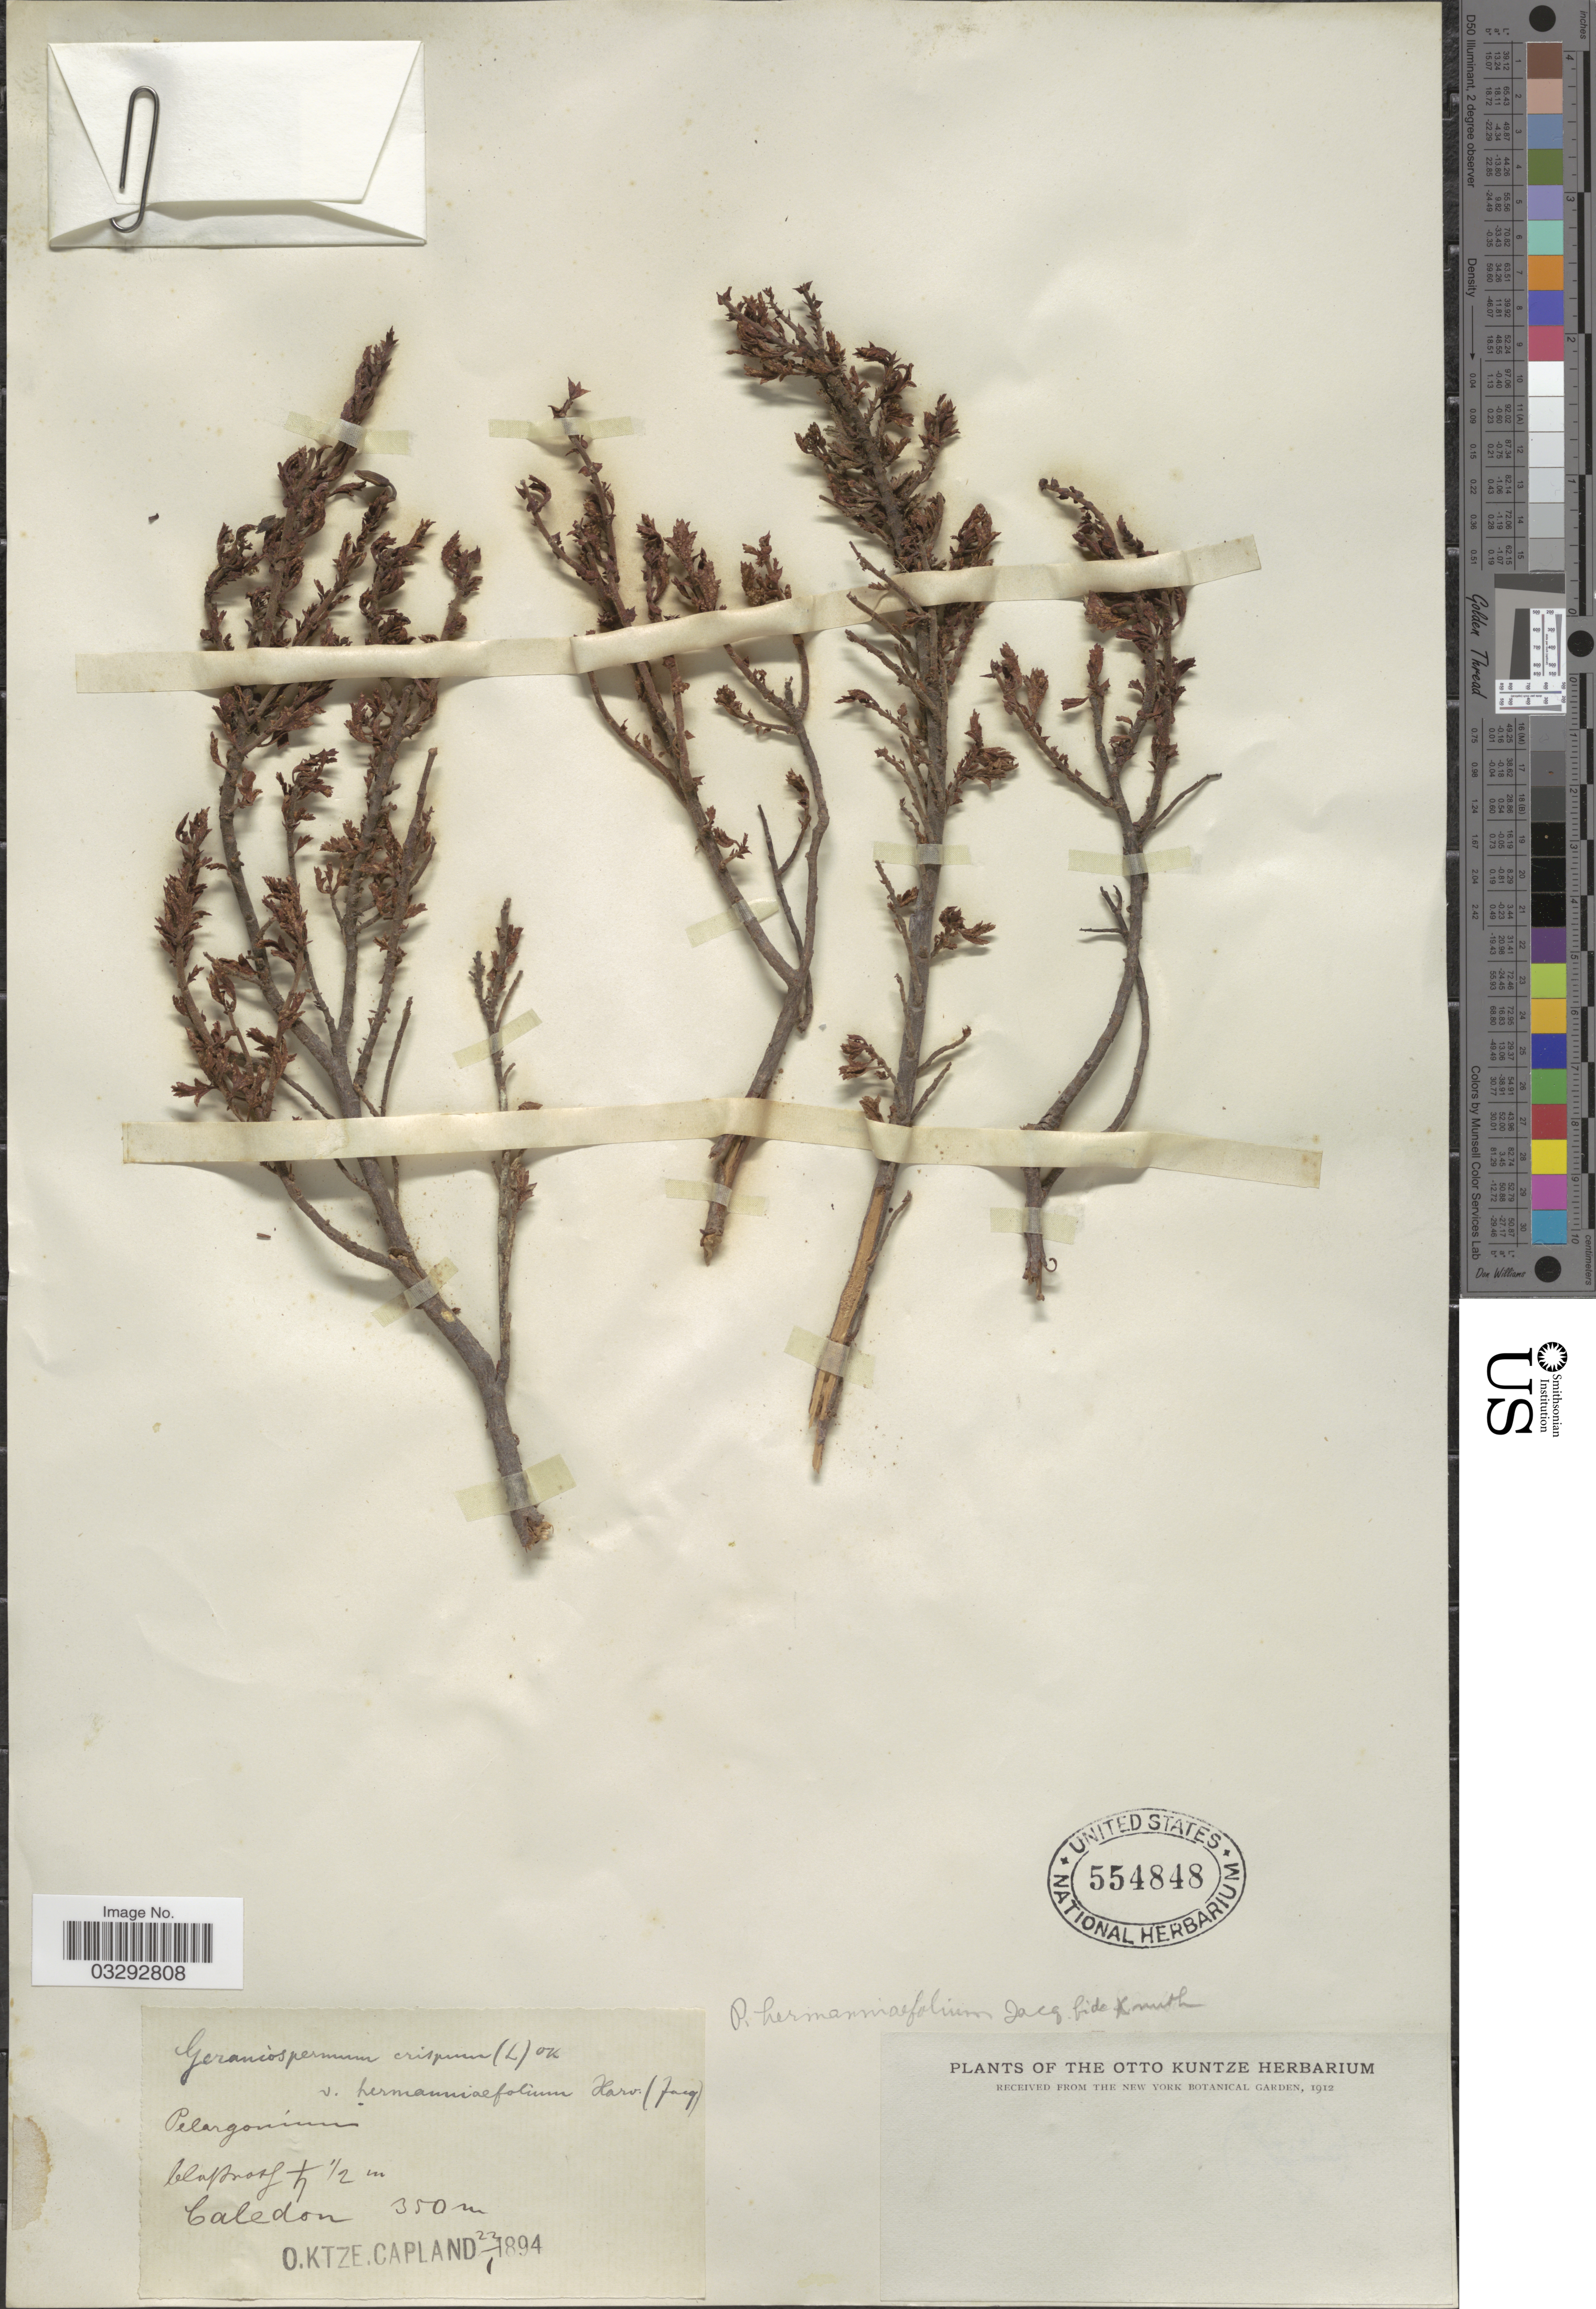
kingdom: Plantae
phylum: Tracheophyta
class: Magnoliopsida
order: Geraniales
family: Geraniaceae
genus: Pelargonium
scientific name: Pelargonium crispum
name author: (P.J. Bergius) L'Hér.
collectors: C.E.O. Kuntze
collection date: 1894-01-22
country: South Africa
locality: Caledon.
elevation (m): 350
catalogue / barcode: US 554848